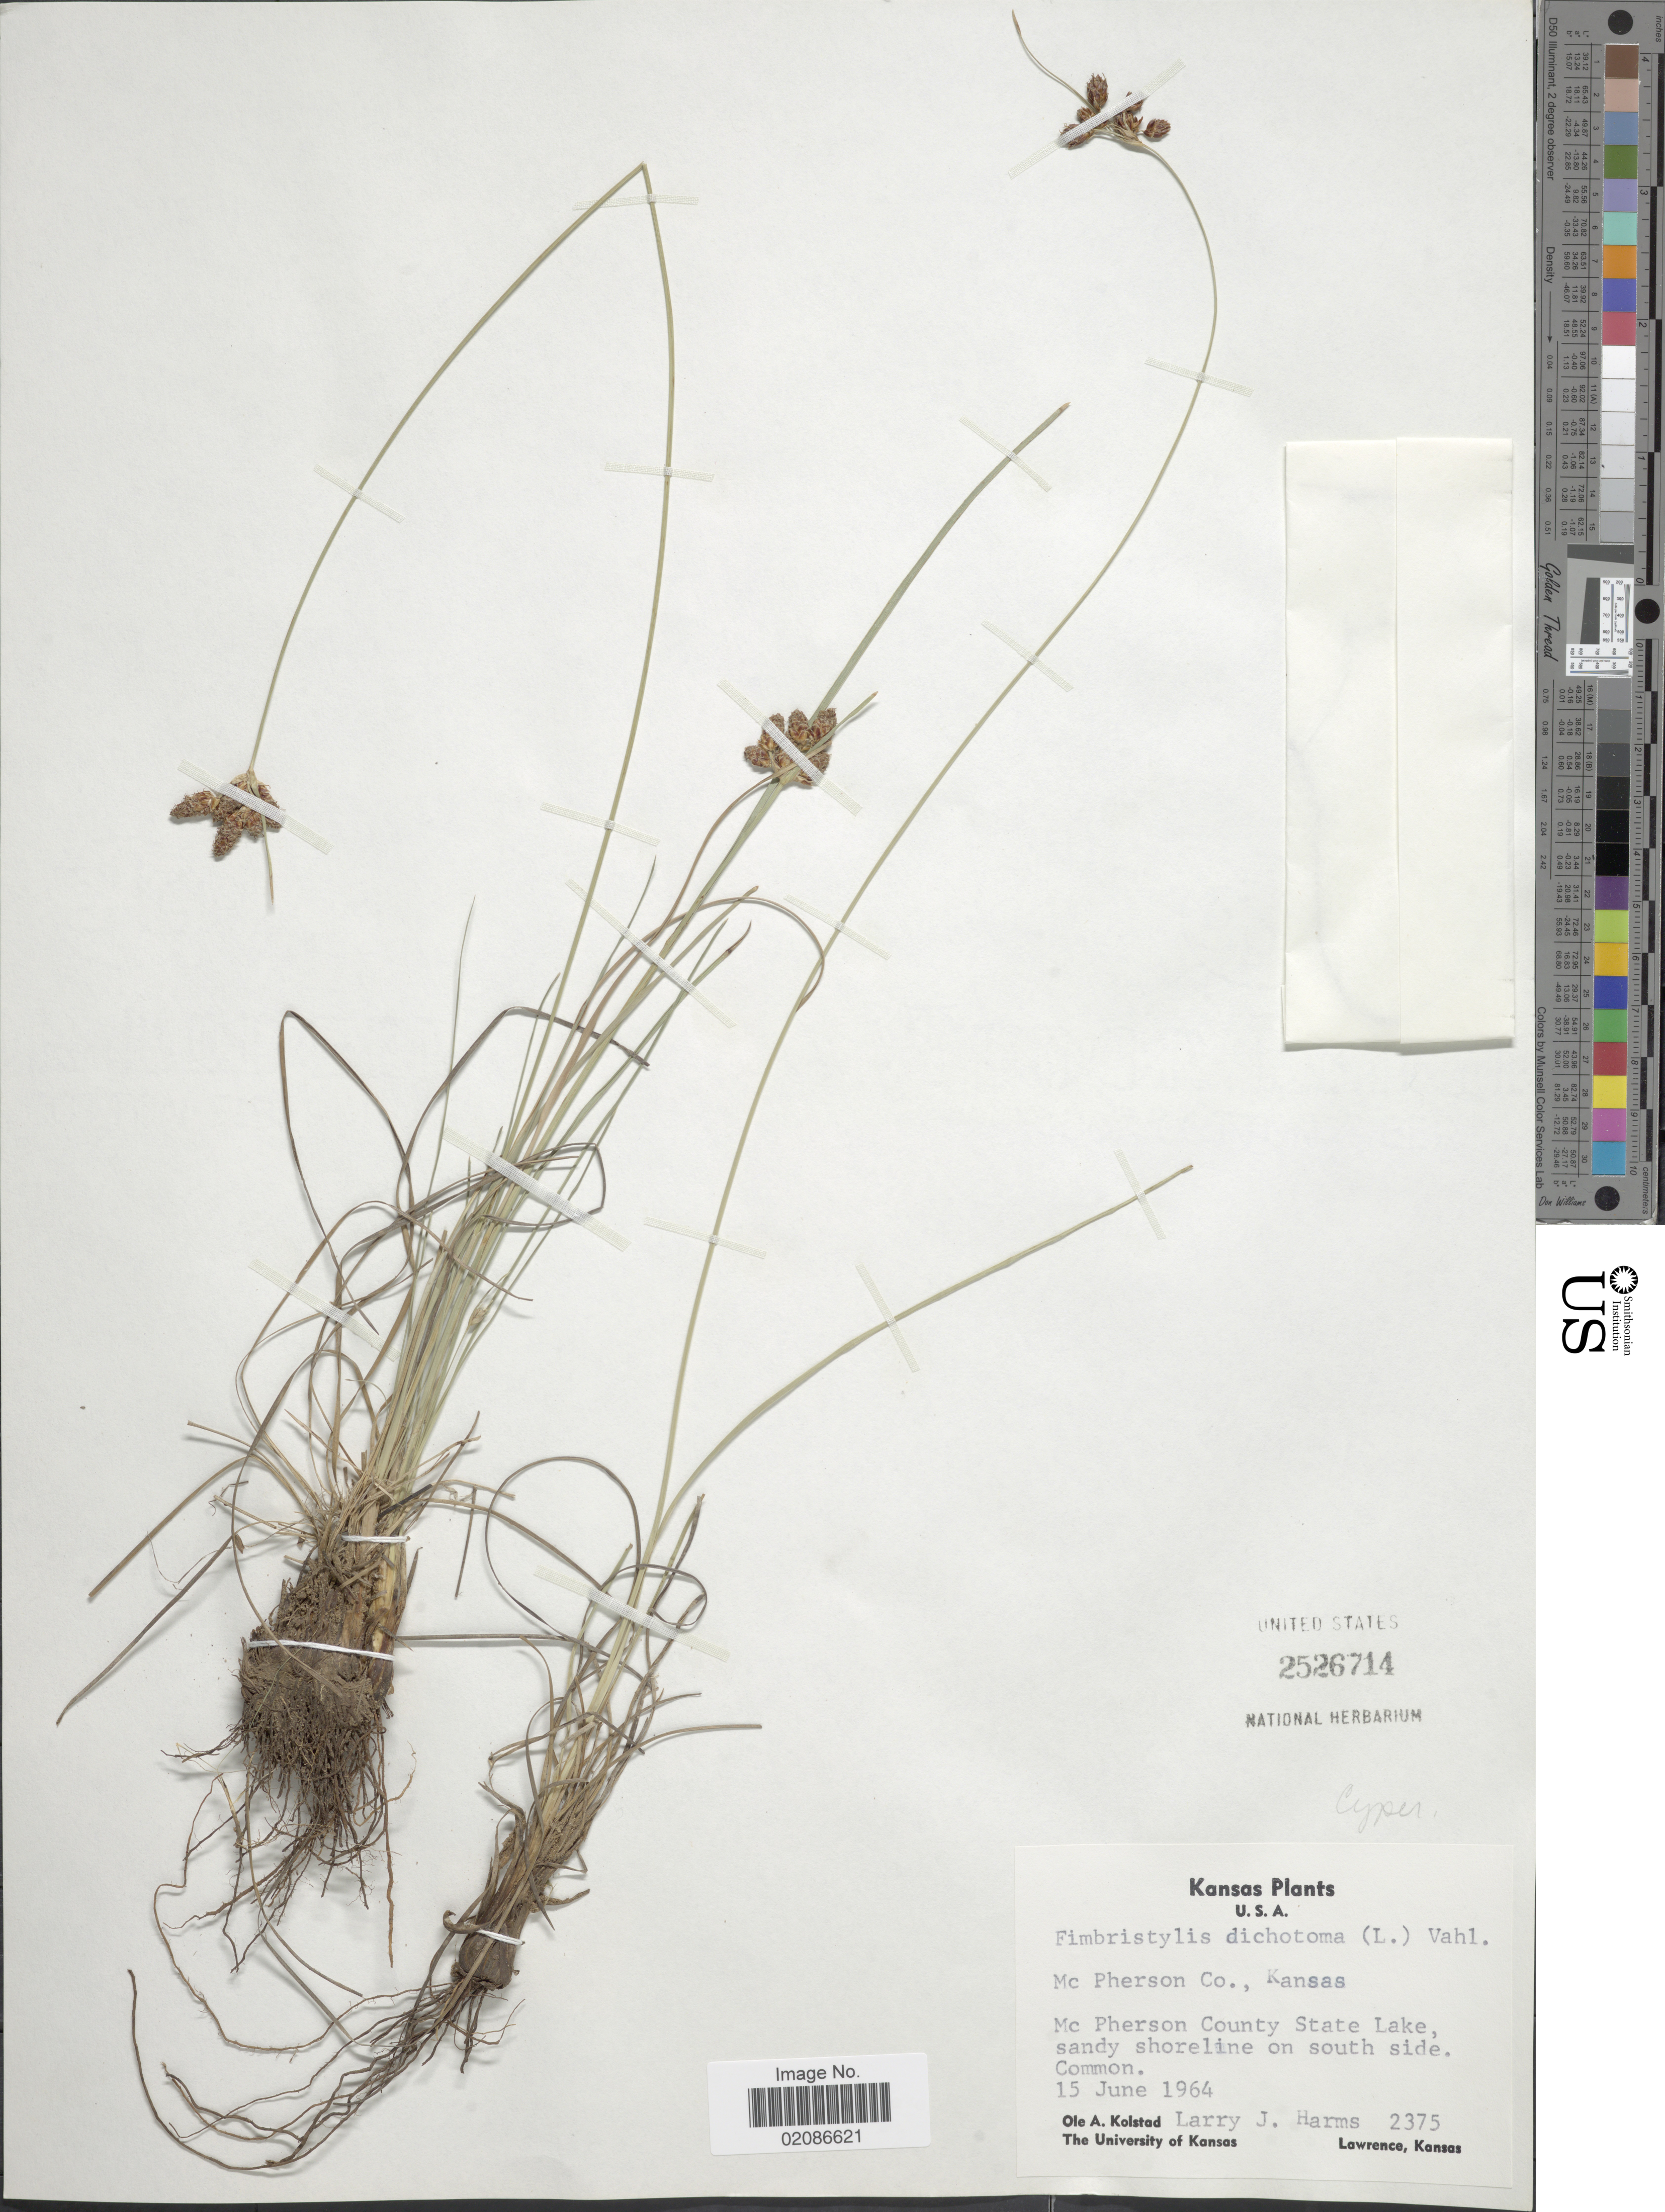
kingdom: Plantae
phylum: Tracheophyta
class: Liliopsida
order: Poales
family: Cyperaceae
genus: Fimbristylis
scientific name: Fimbristylis dichotoma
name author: (L.) Vahl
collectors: O. Kolstad & L. Harms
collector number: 2375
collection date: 1964-06-15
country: United States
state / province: Kansas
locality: U.S.A. Mc Pherson Co. Mc Pherson County State Lake, sandy shoreline on south side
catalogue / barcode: US 2526714